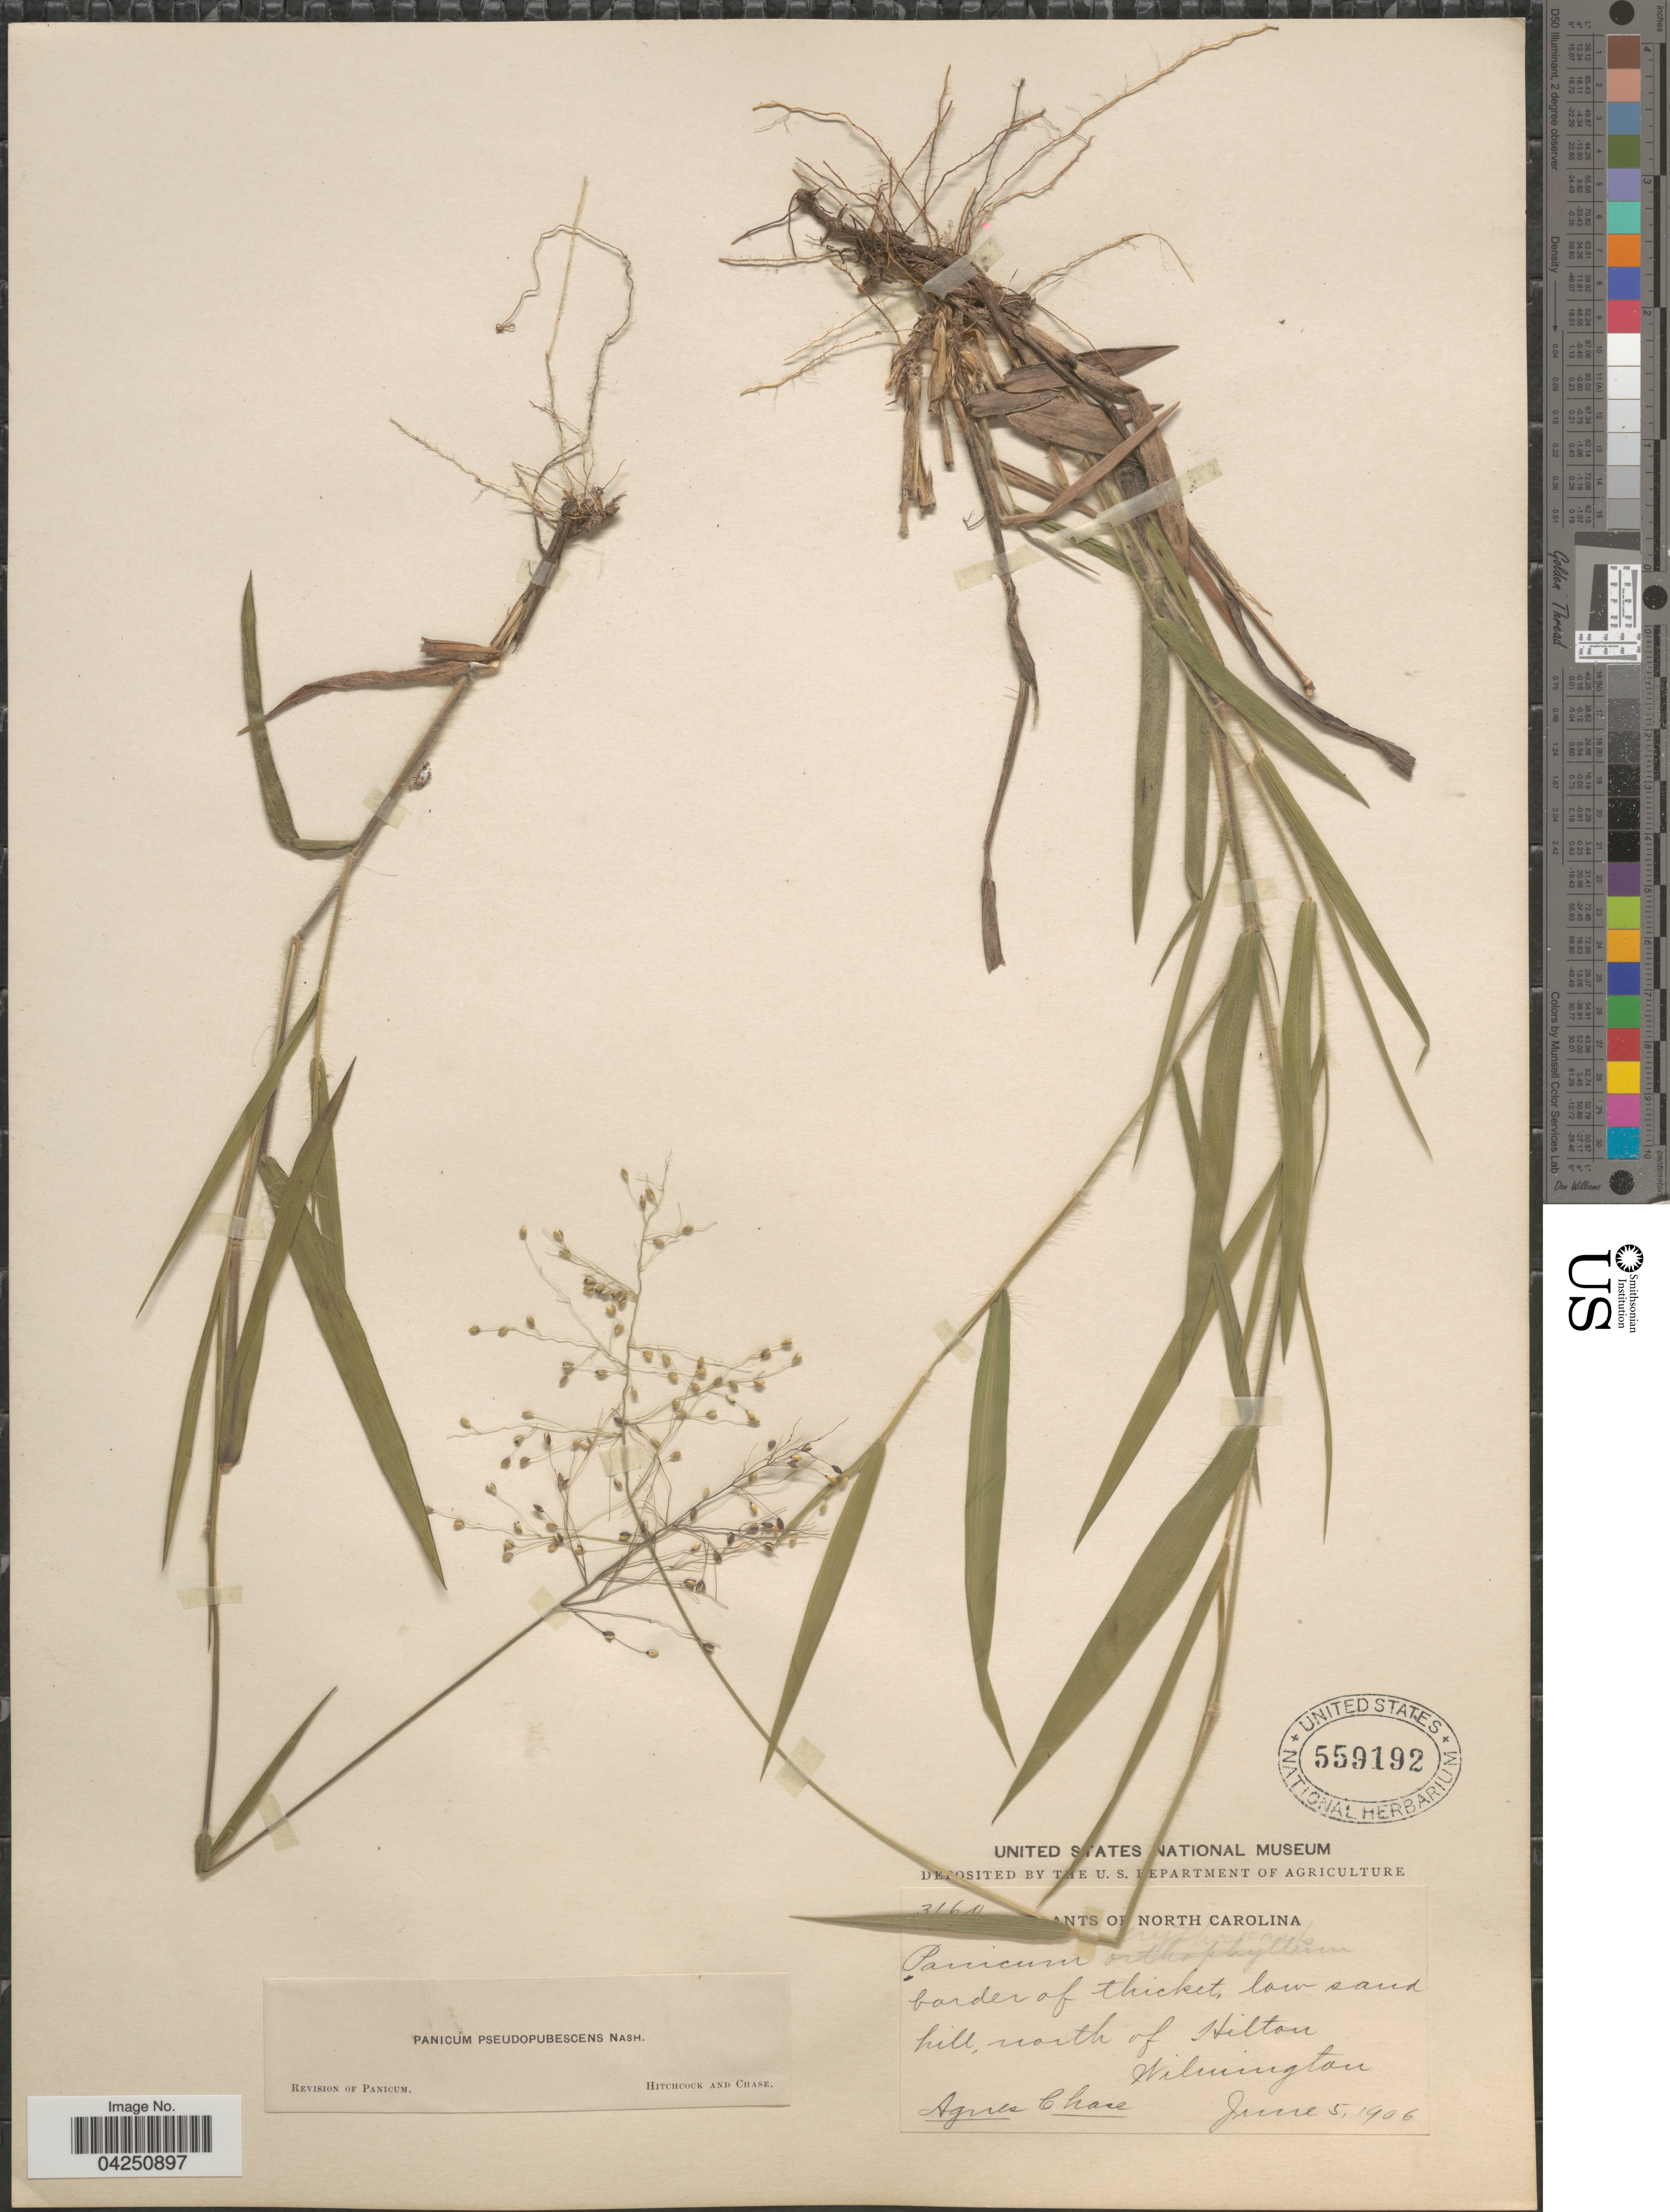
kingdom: Plantae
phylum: Tracheophyta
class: Liliopsida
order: Poales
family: Poaceae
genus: Dichanthelium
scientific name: Dichanthelium acuminatum var. acuminatum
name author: (Sw.) Gould & C.A. Clark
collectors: A. Chase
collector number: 3160*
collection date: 1906-06-05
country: United States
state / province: North Carolina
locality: Border of thicket, low sand hill, north of Hilton. Wilmington.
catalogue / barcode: US 559192